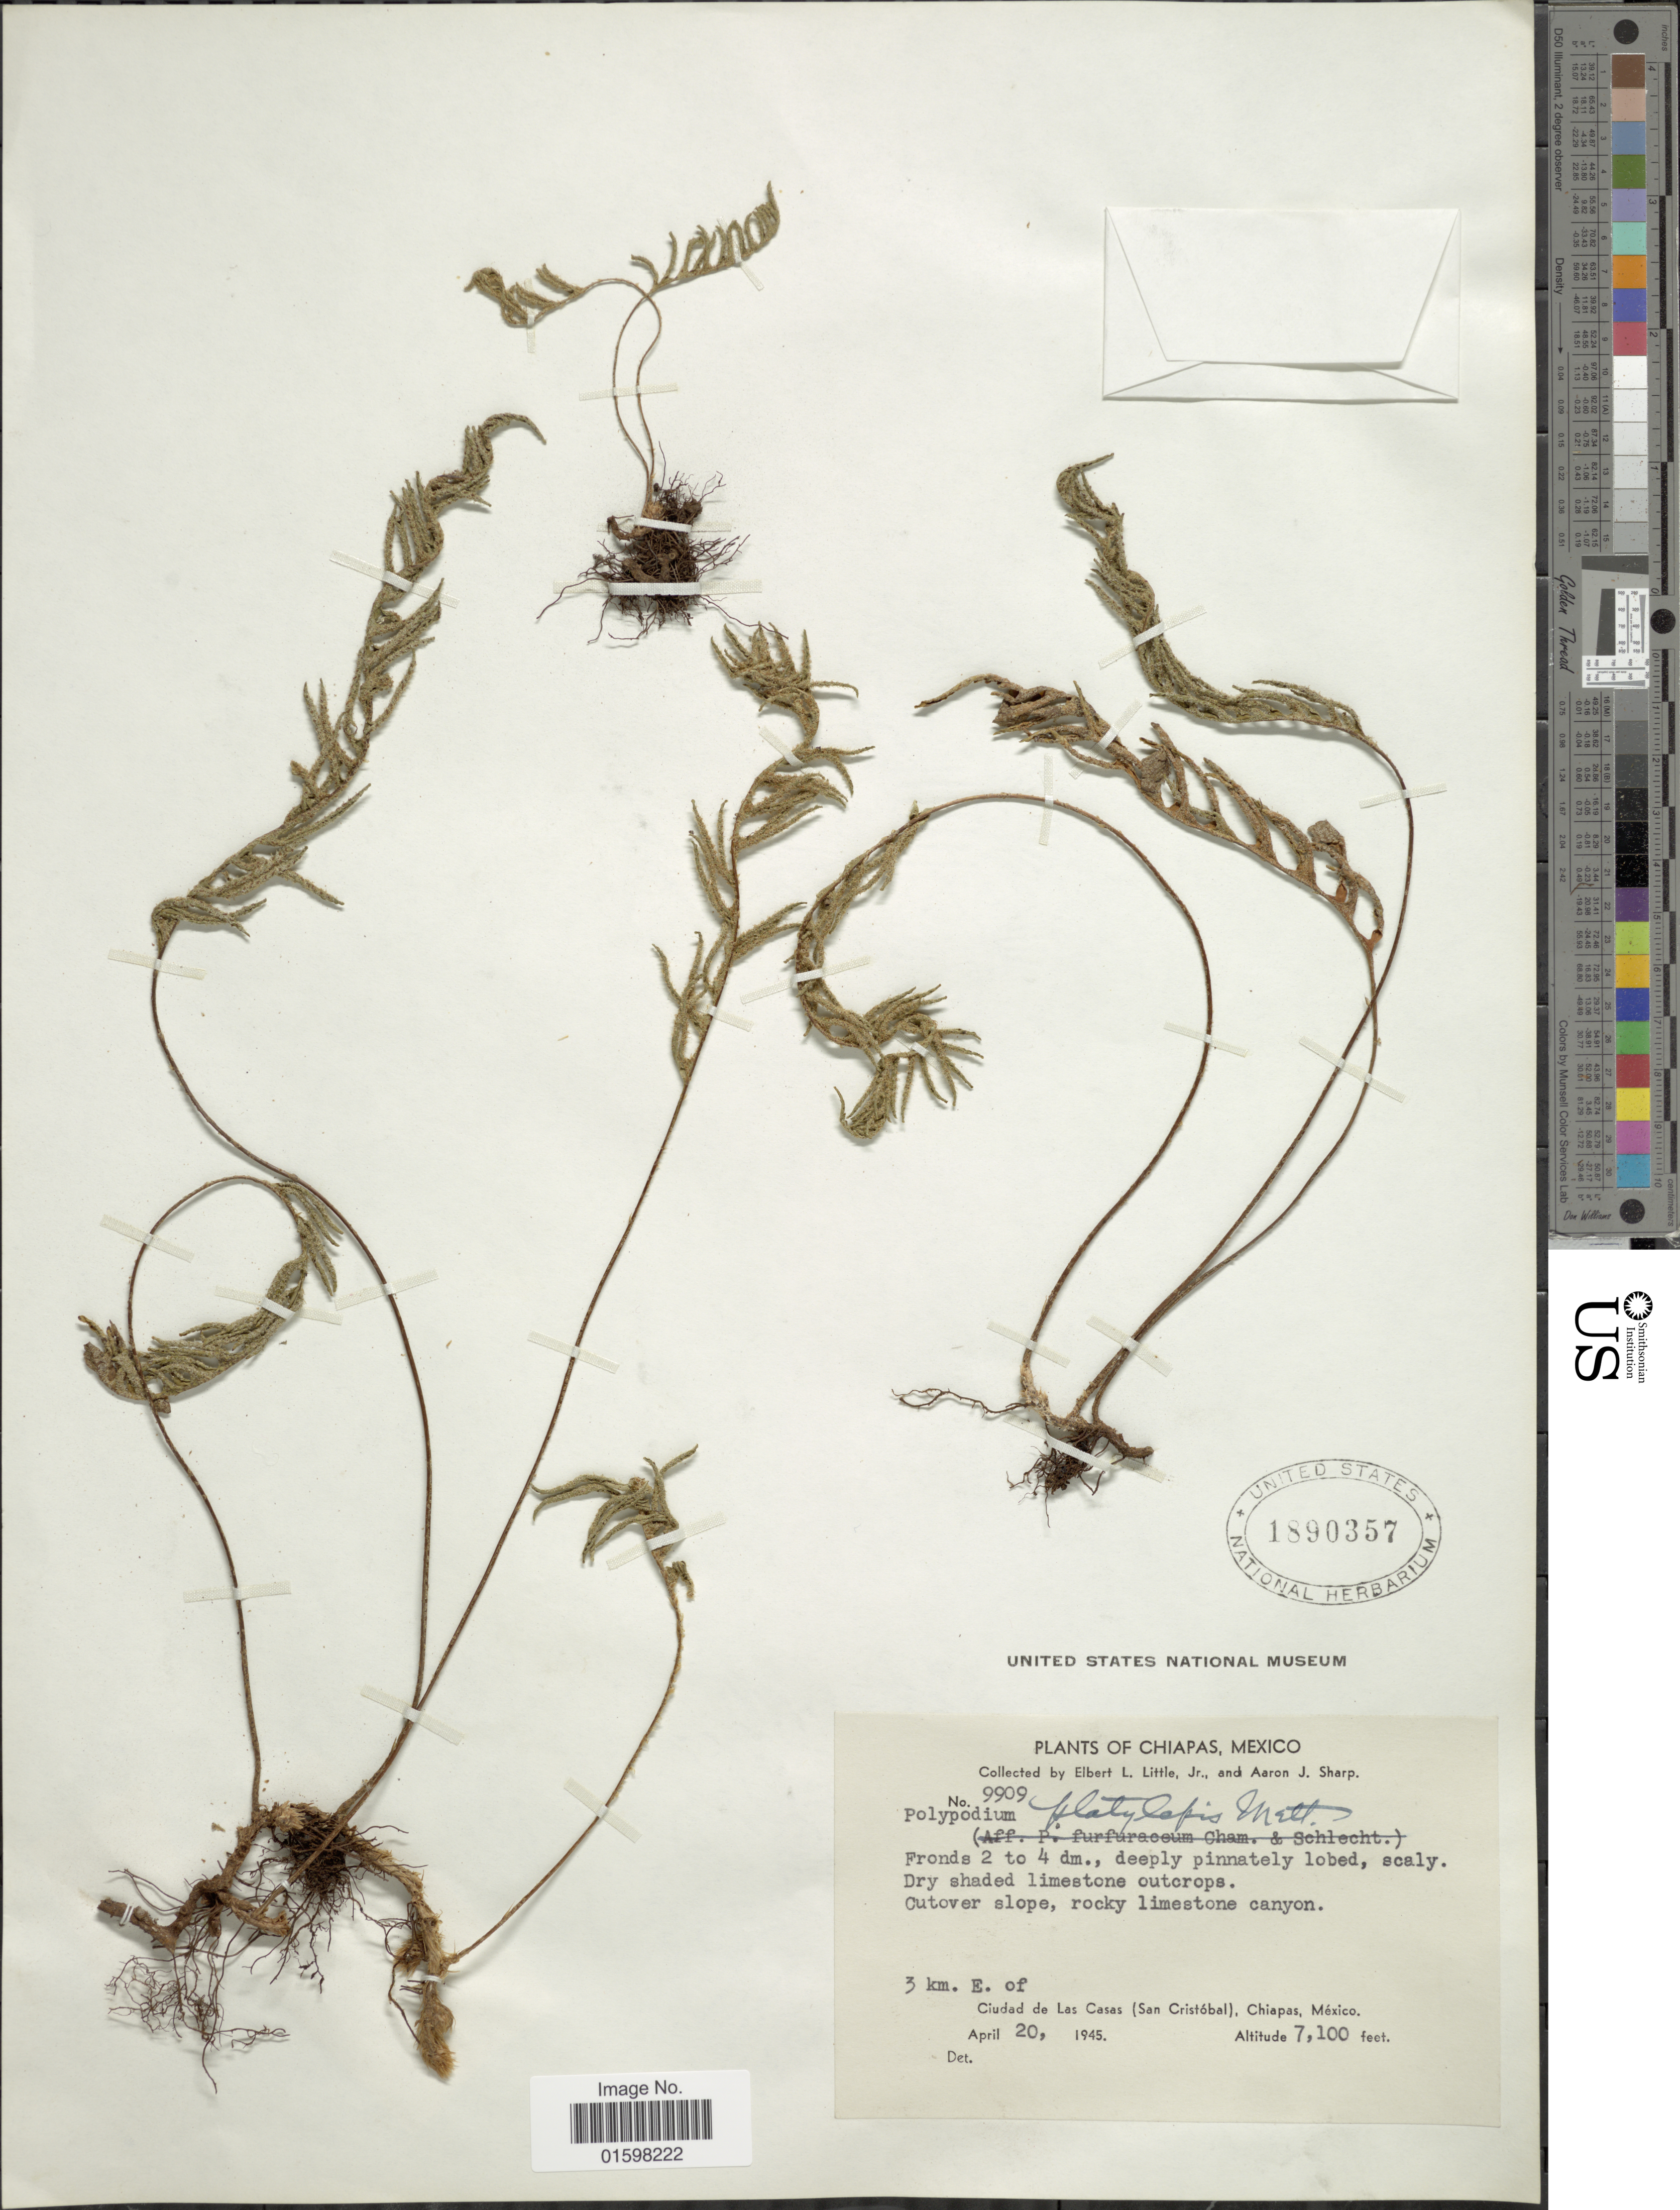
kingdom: Plantae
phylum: Tracheophyta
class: Polypodiopsida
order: Polypodiales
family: Polypodiaceae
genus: Pleopeltis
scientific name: Pleopeltis platylepis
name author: (Mett. ex Kuhn) A.R. Sm. & Tejero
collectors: E. L. Little & Mrs A. J. Sharp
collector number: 9909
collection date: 1945-04-20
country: Mexico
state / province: Chiapas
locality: Chiapas, 3 km E of Ciudad de Las Casas (San Cristobal) Chiapas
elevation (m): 2164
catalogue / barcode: US 1890357